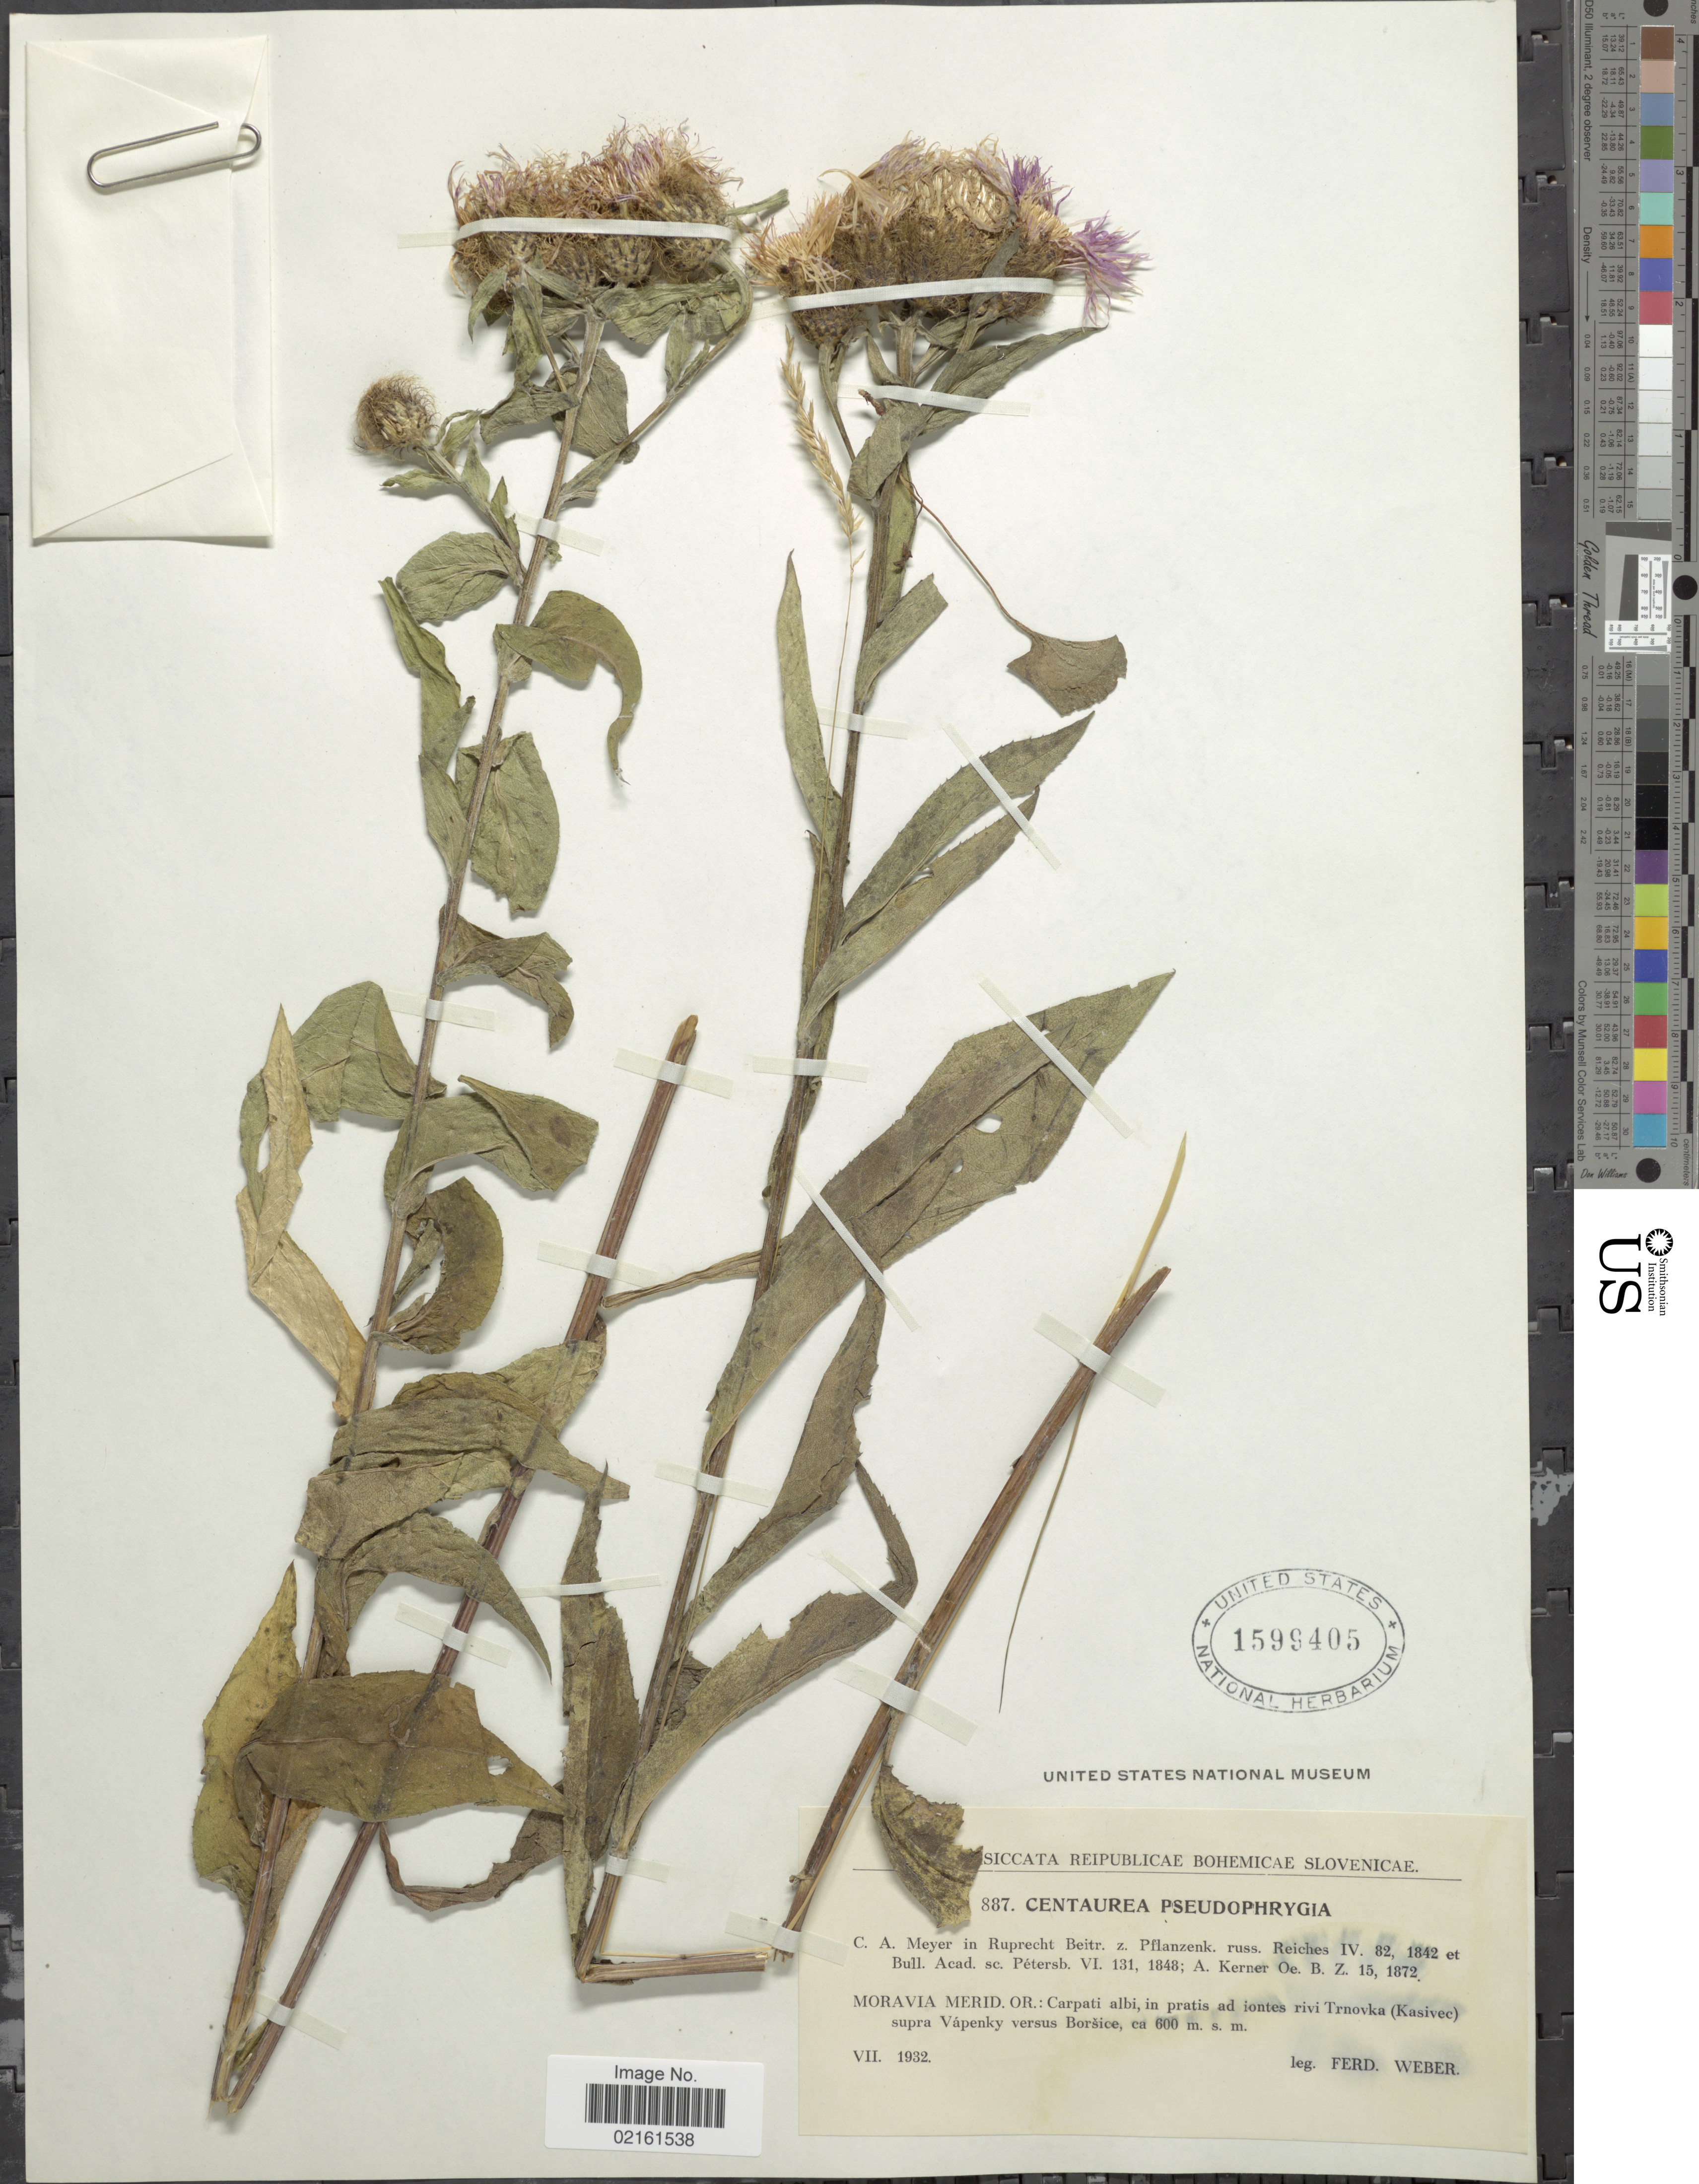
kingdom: Plantae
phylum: Tracheophyta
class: Magnoliopsida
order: Asterales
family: Asteraceae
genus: Centaurea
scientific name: Centaurea phrygia subsp. pseudophrygia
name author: (C.A. Mey.) Gugler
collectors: F. Weber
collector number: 887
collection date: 1932-07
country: Slovenia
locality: Reipublicae Bohemicae Slovenicae, Moravia Merid Or., Carpati albi, rivi Trnovka (Kasivec) supra Vapenky versus Borsice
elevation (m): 600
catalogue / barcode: US 1599405